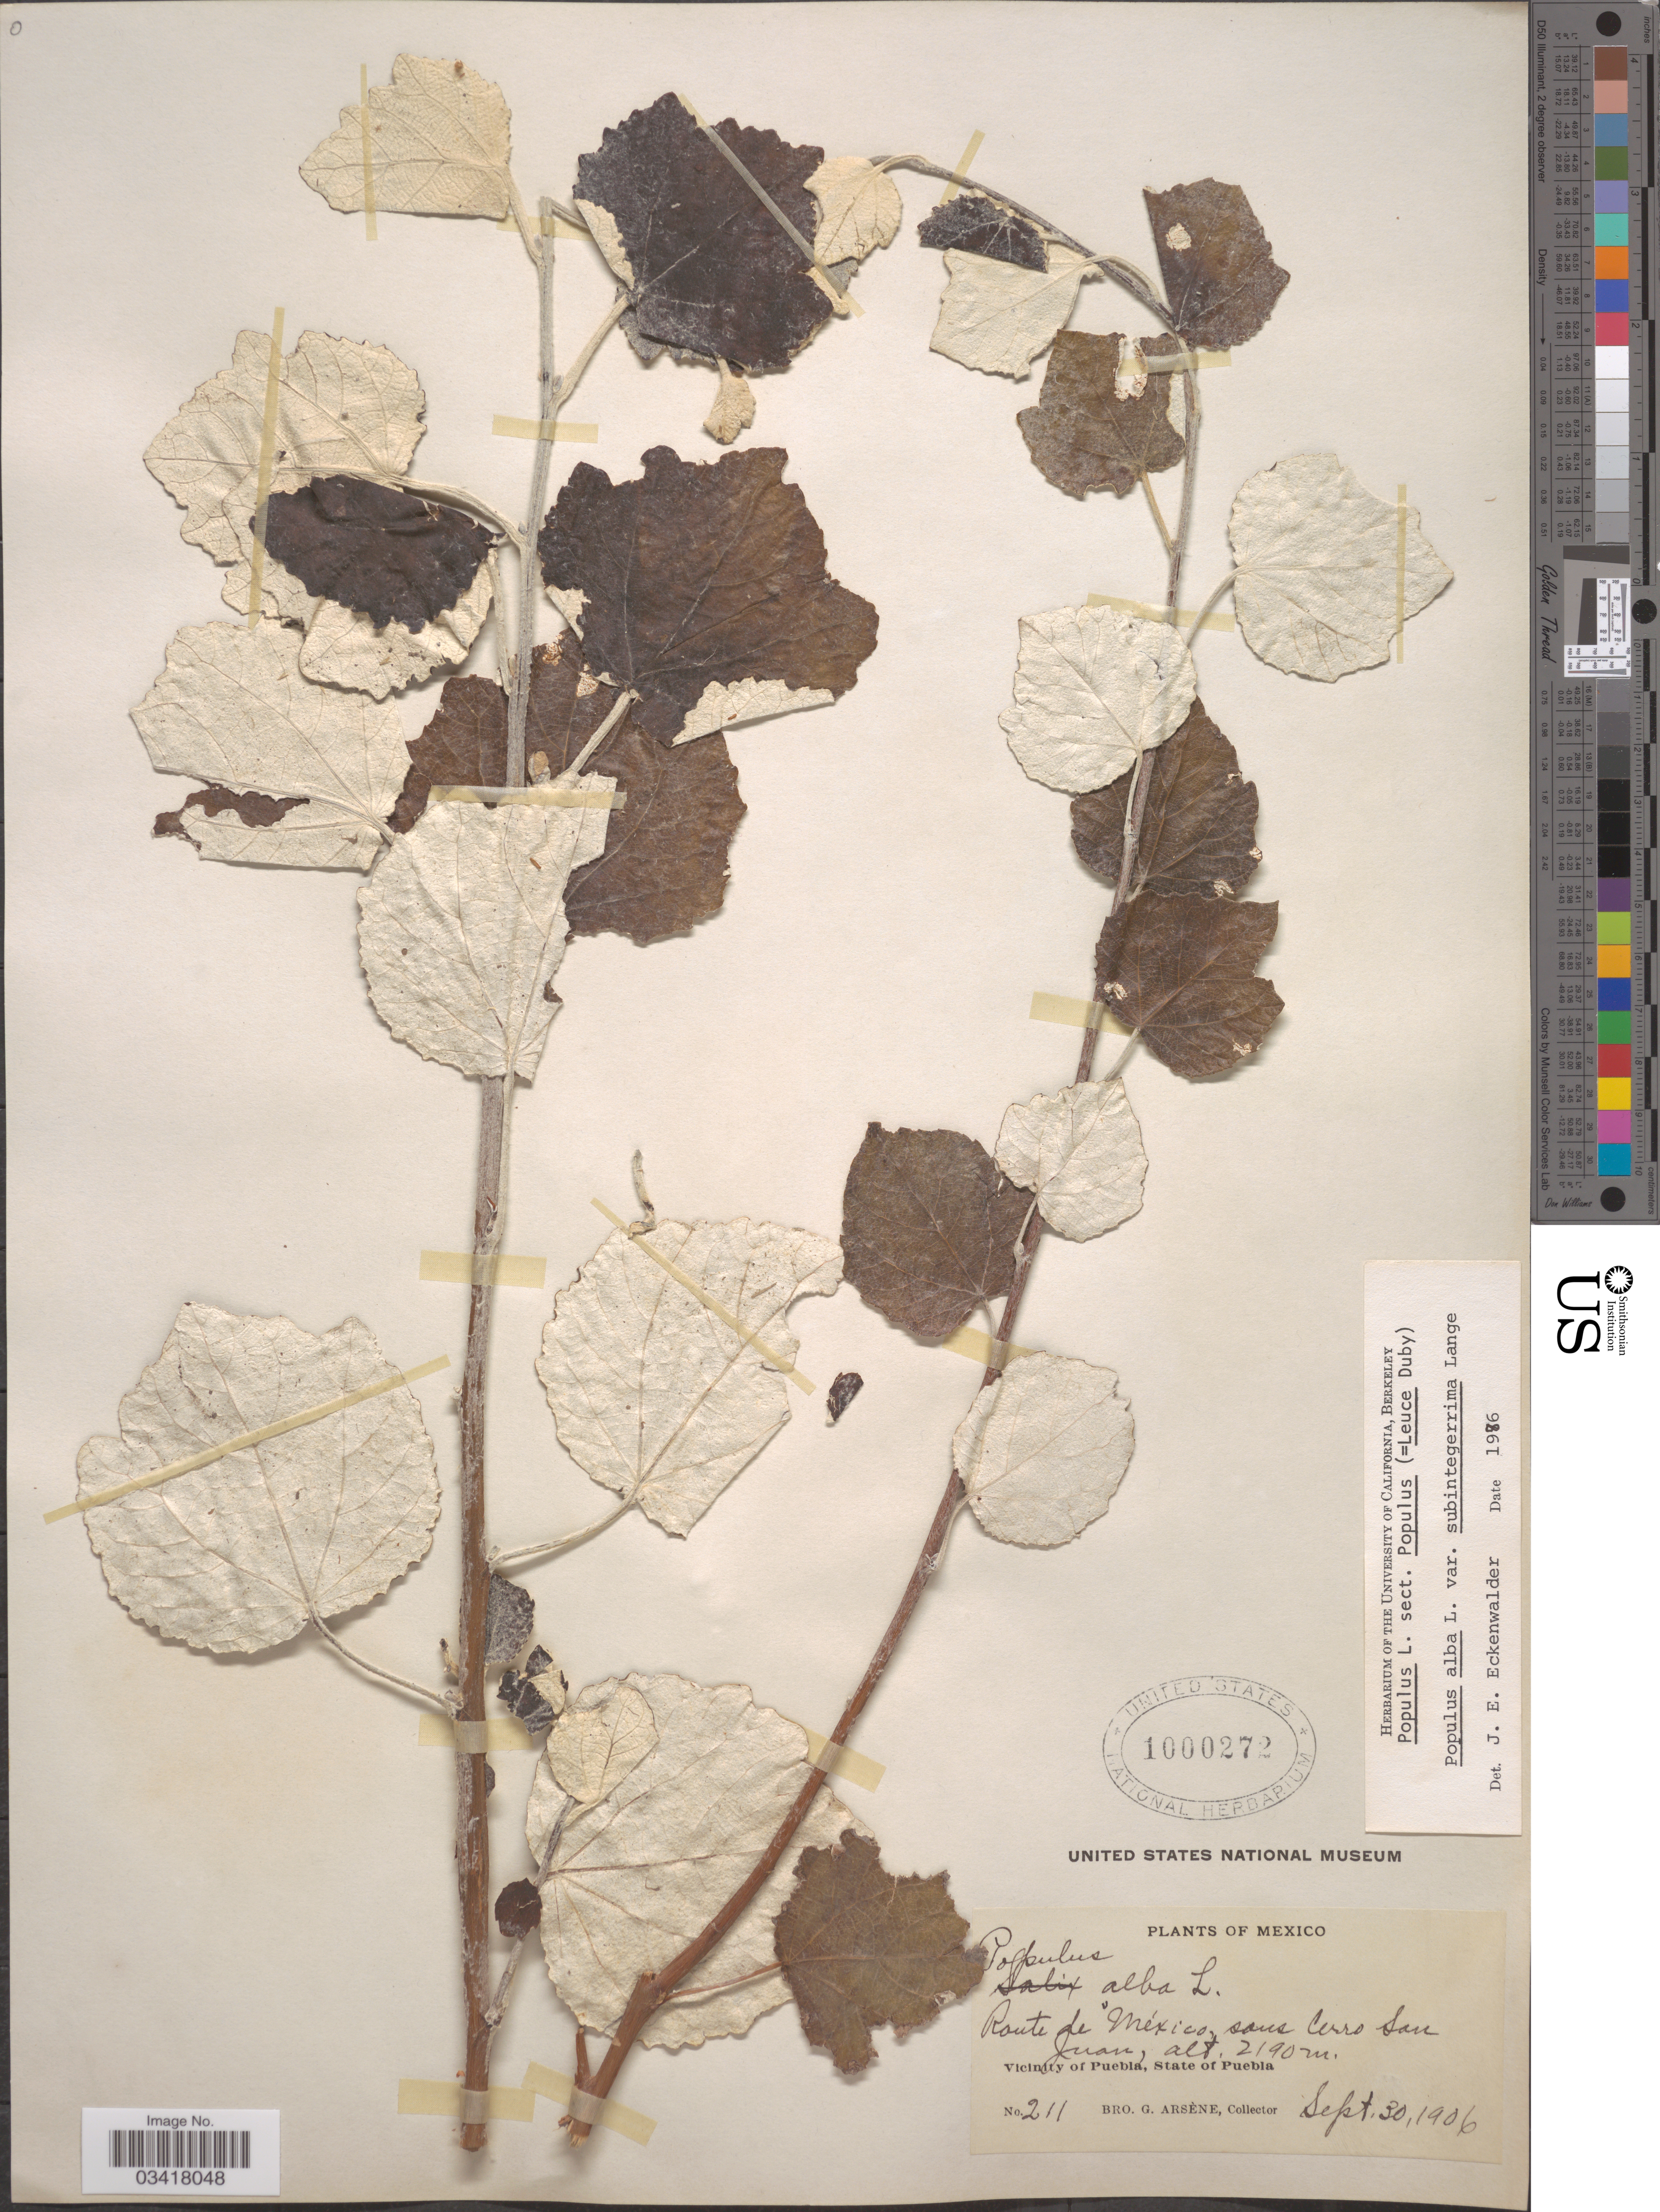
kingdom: Plantae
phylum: Tracheophyta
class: Magnoliopsida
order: Malpighiales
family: Salicaceae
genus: Populus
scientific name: Populus alba var. subintegerreima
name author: Lange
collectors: Bro. G. Arsène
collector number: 211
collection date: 1906-09-30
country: Mexico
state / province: Puebla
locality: Route de México, sous Cerro San Juan. Vicinity of Puebla.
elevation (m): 2190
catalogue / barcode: US 1000272